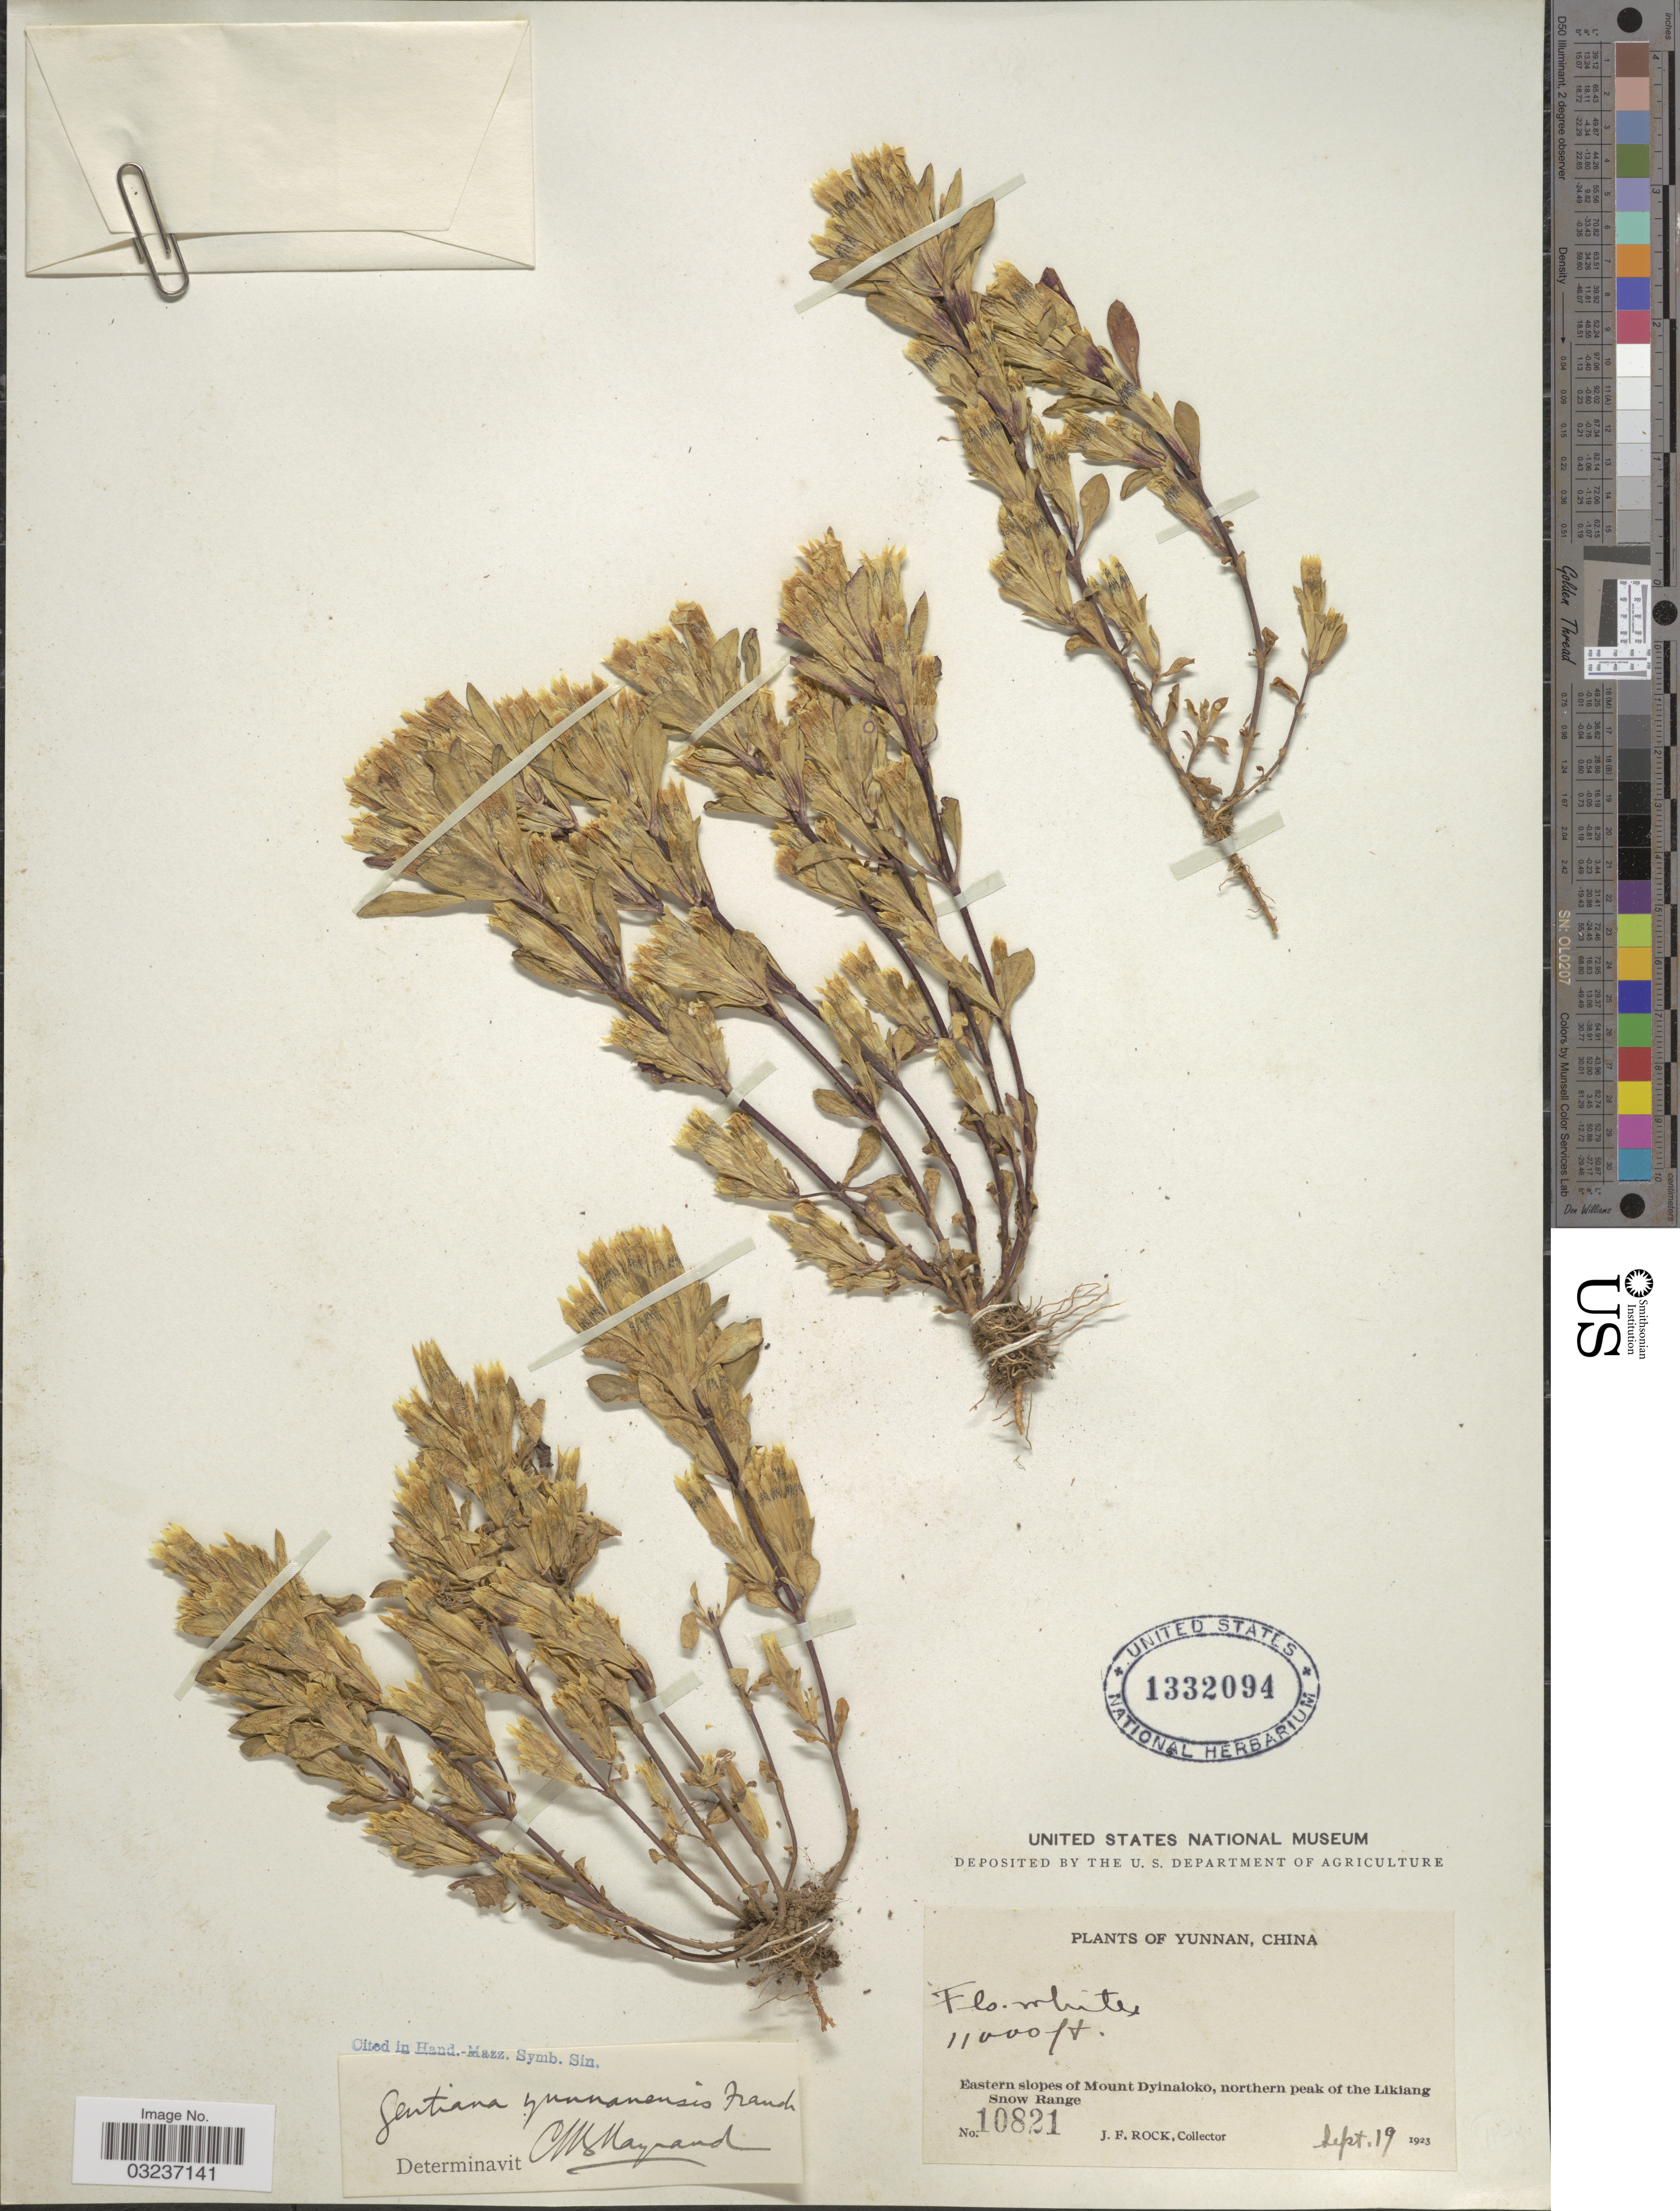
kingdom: Plantae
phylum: Tracheophyta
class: Magnoliopsida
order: Gentianales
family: Gentianaceae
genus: Gentiana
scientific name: Gentiana yunnanensis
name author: Franch.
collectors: J. Rock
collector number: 10821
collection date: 1923-09-19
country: China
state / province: Yunnan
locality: Eastern slopes of Mount Dyinaloko, northern peak of the Likiang Snow Range.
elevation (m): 3353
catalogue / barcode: US 1332094